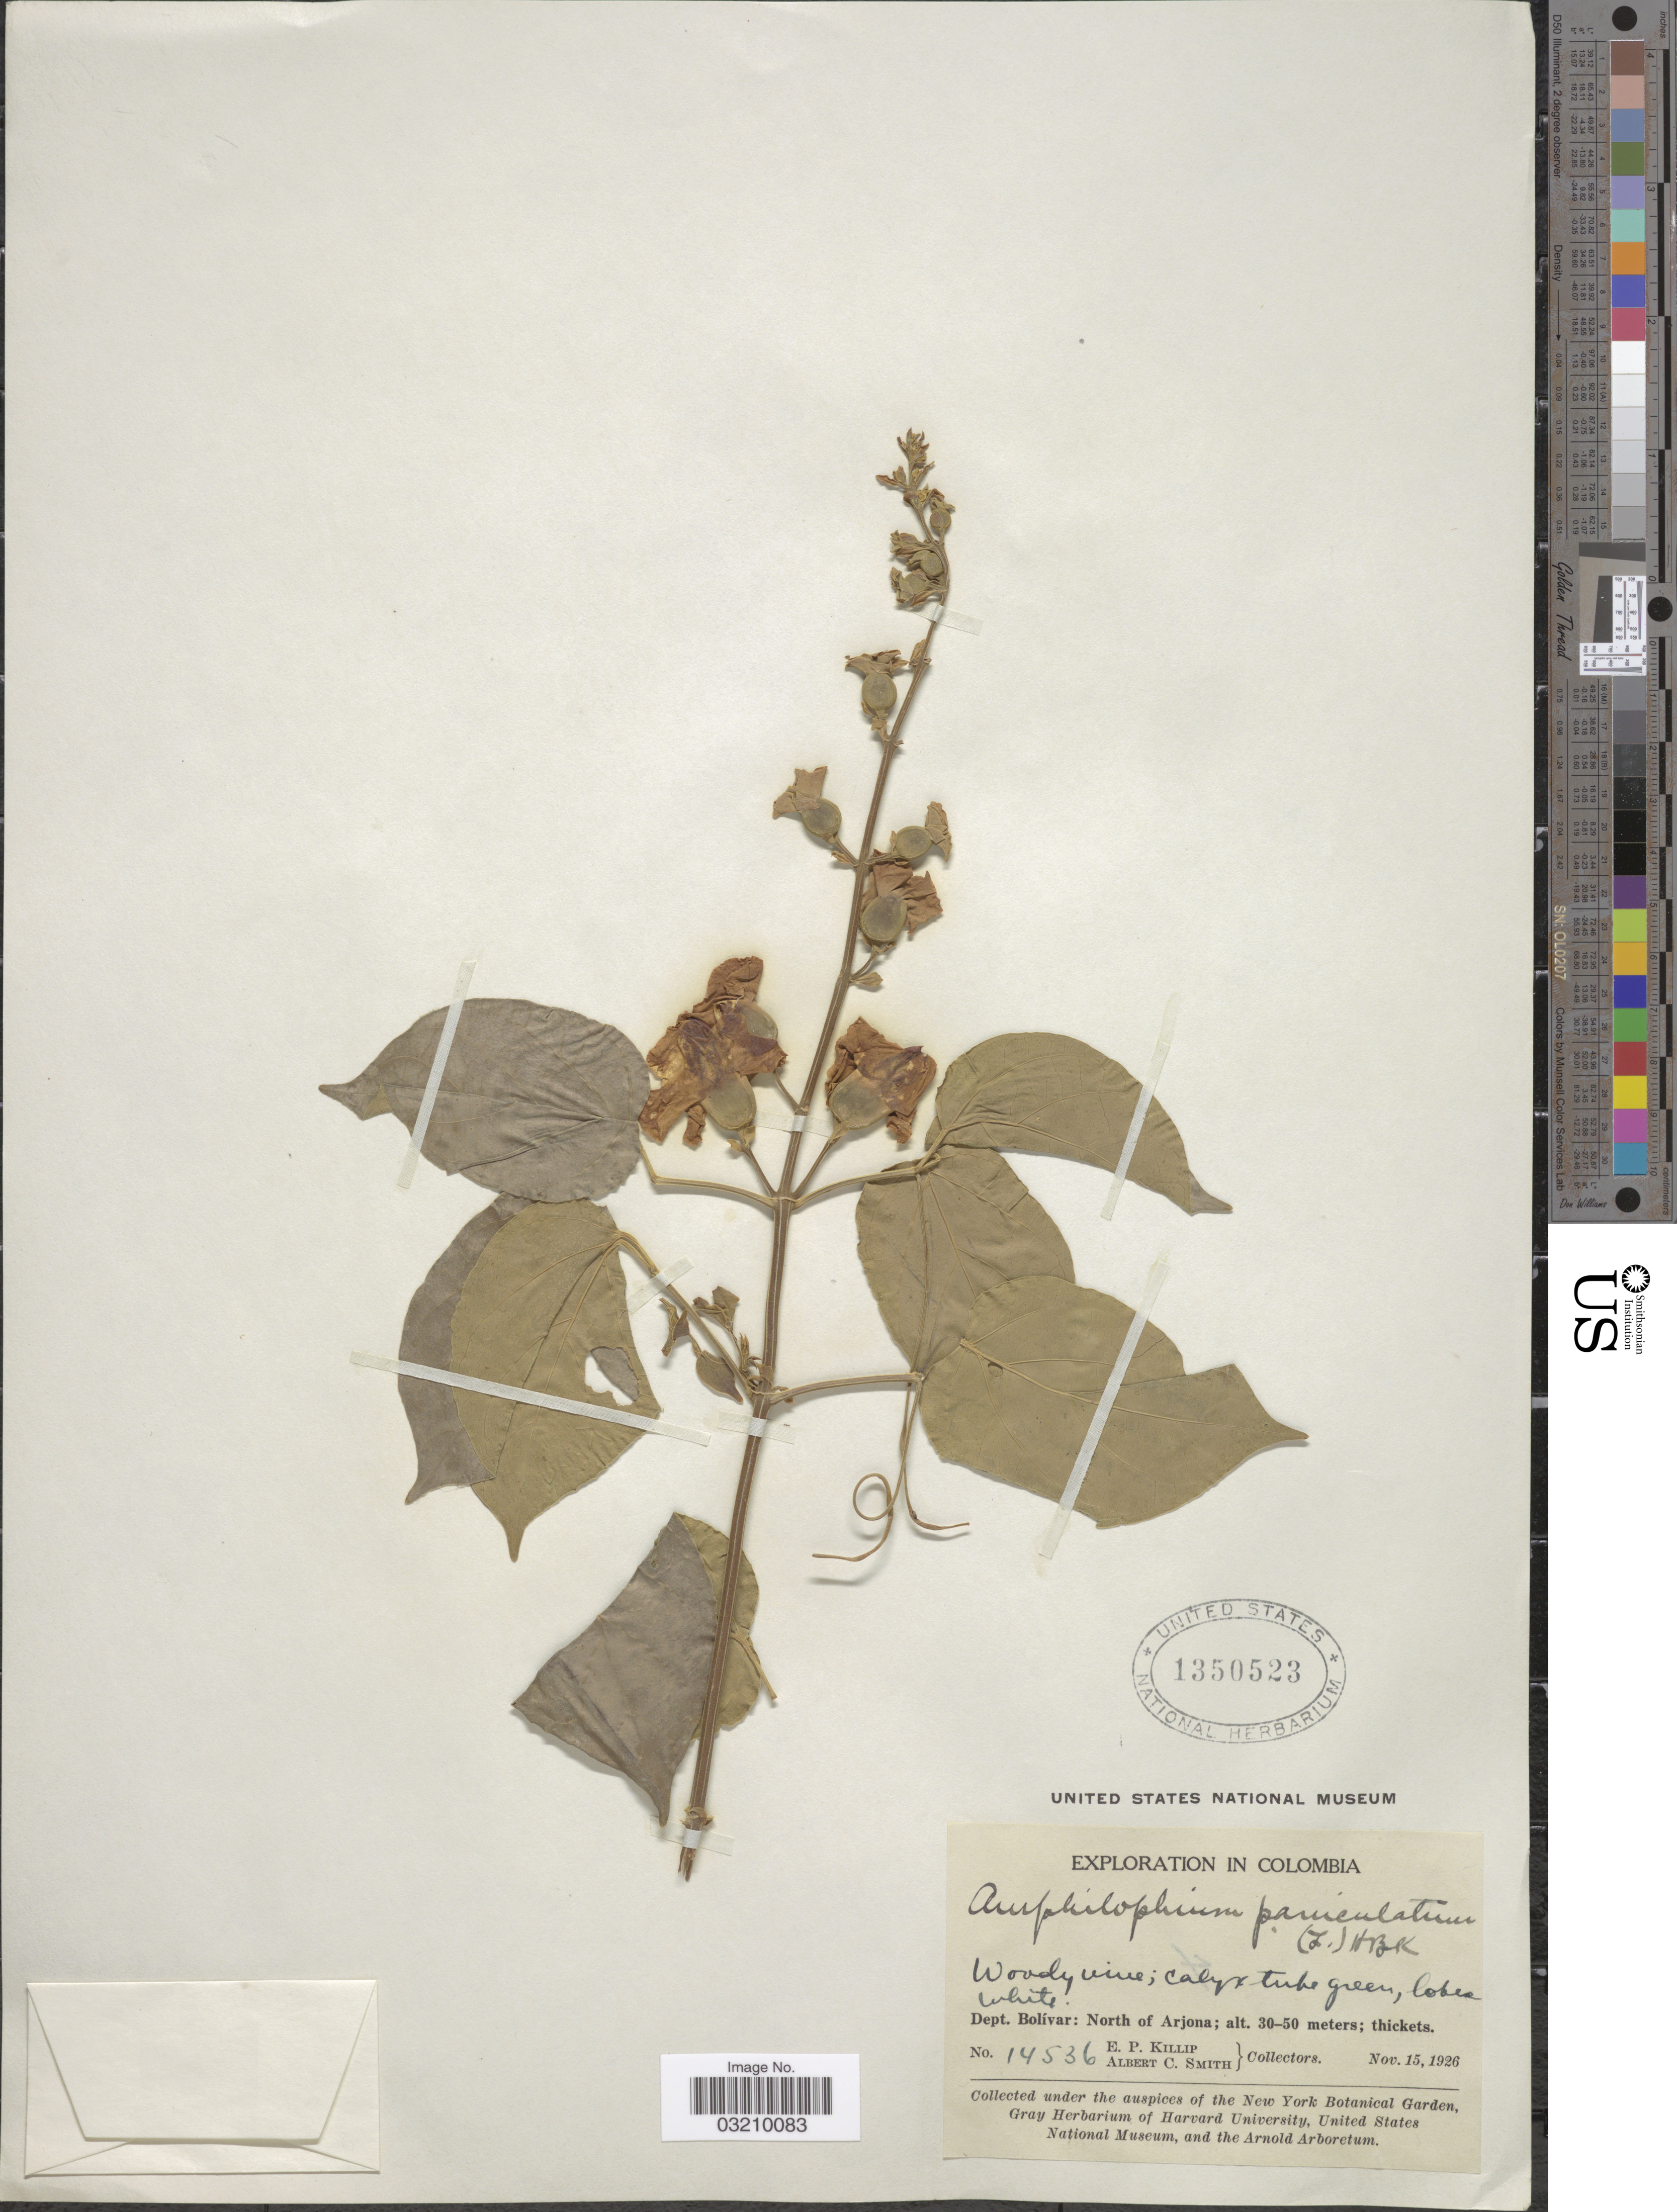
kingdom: Plantae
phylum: Tracheophyta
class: Magnoliopsida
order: Lamiales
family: Bignoniaceae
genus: Amphilophium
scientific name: Amphilophium paniculatum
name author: (L.) Kunth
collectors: E. P. Killip & A. C. Smith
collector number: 14536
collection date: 1926-11-15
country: Colombia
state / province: Bolívar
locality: Dept. Bolívar: North of Arjona.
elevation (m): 30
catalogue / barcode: US 1350523